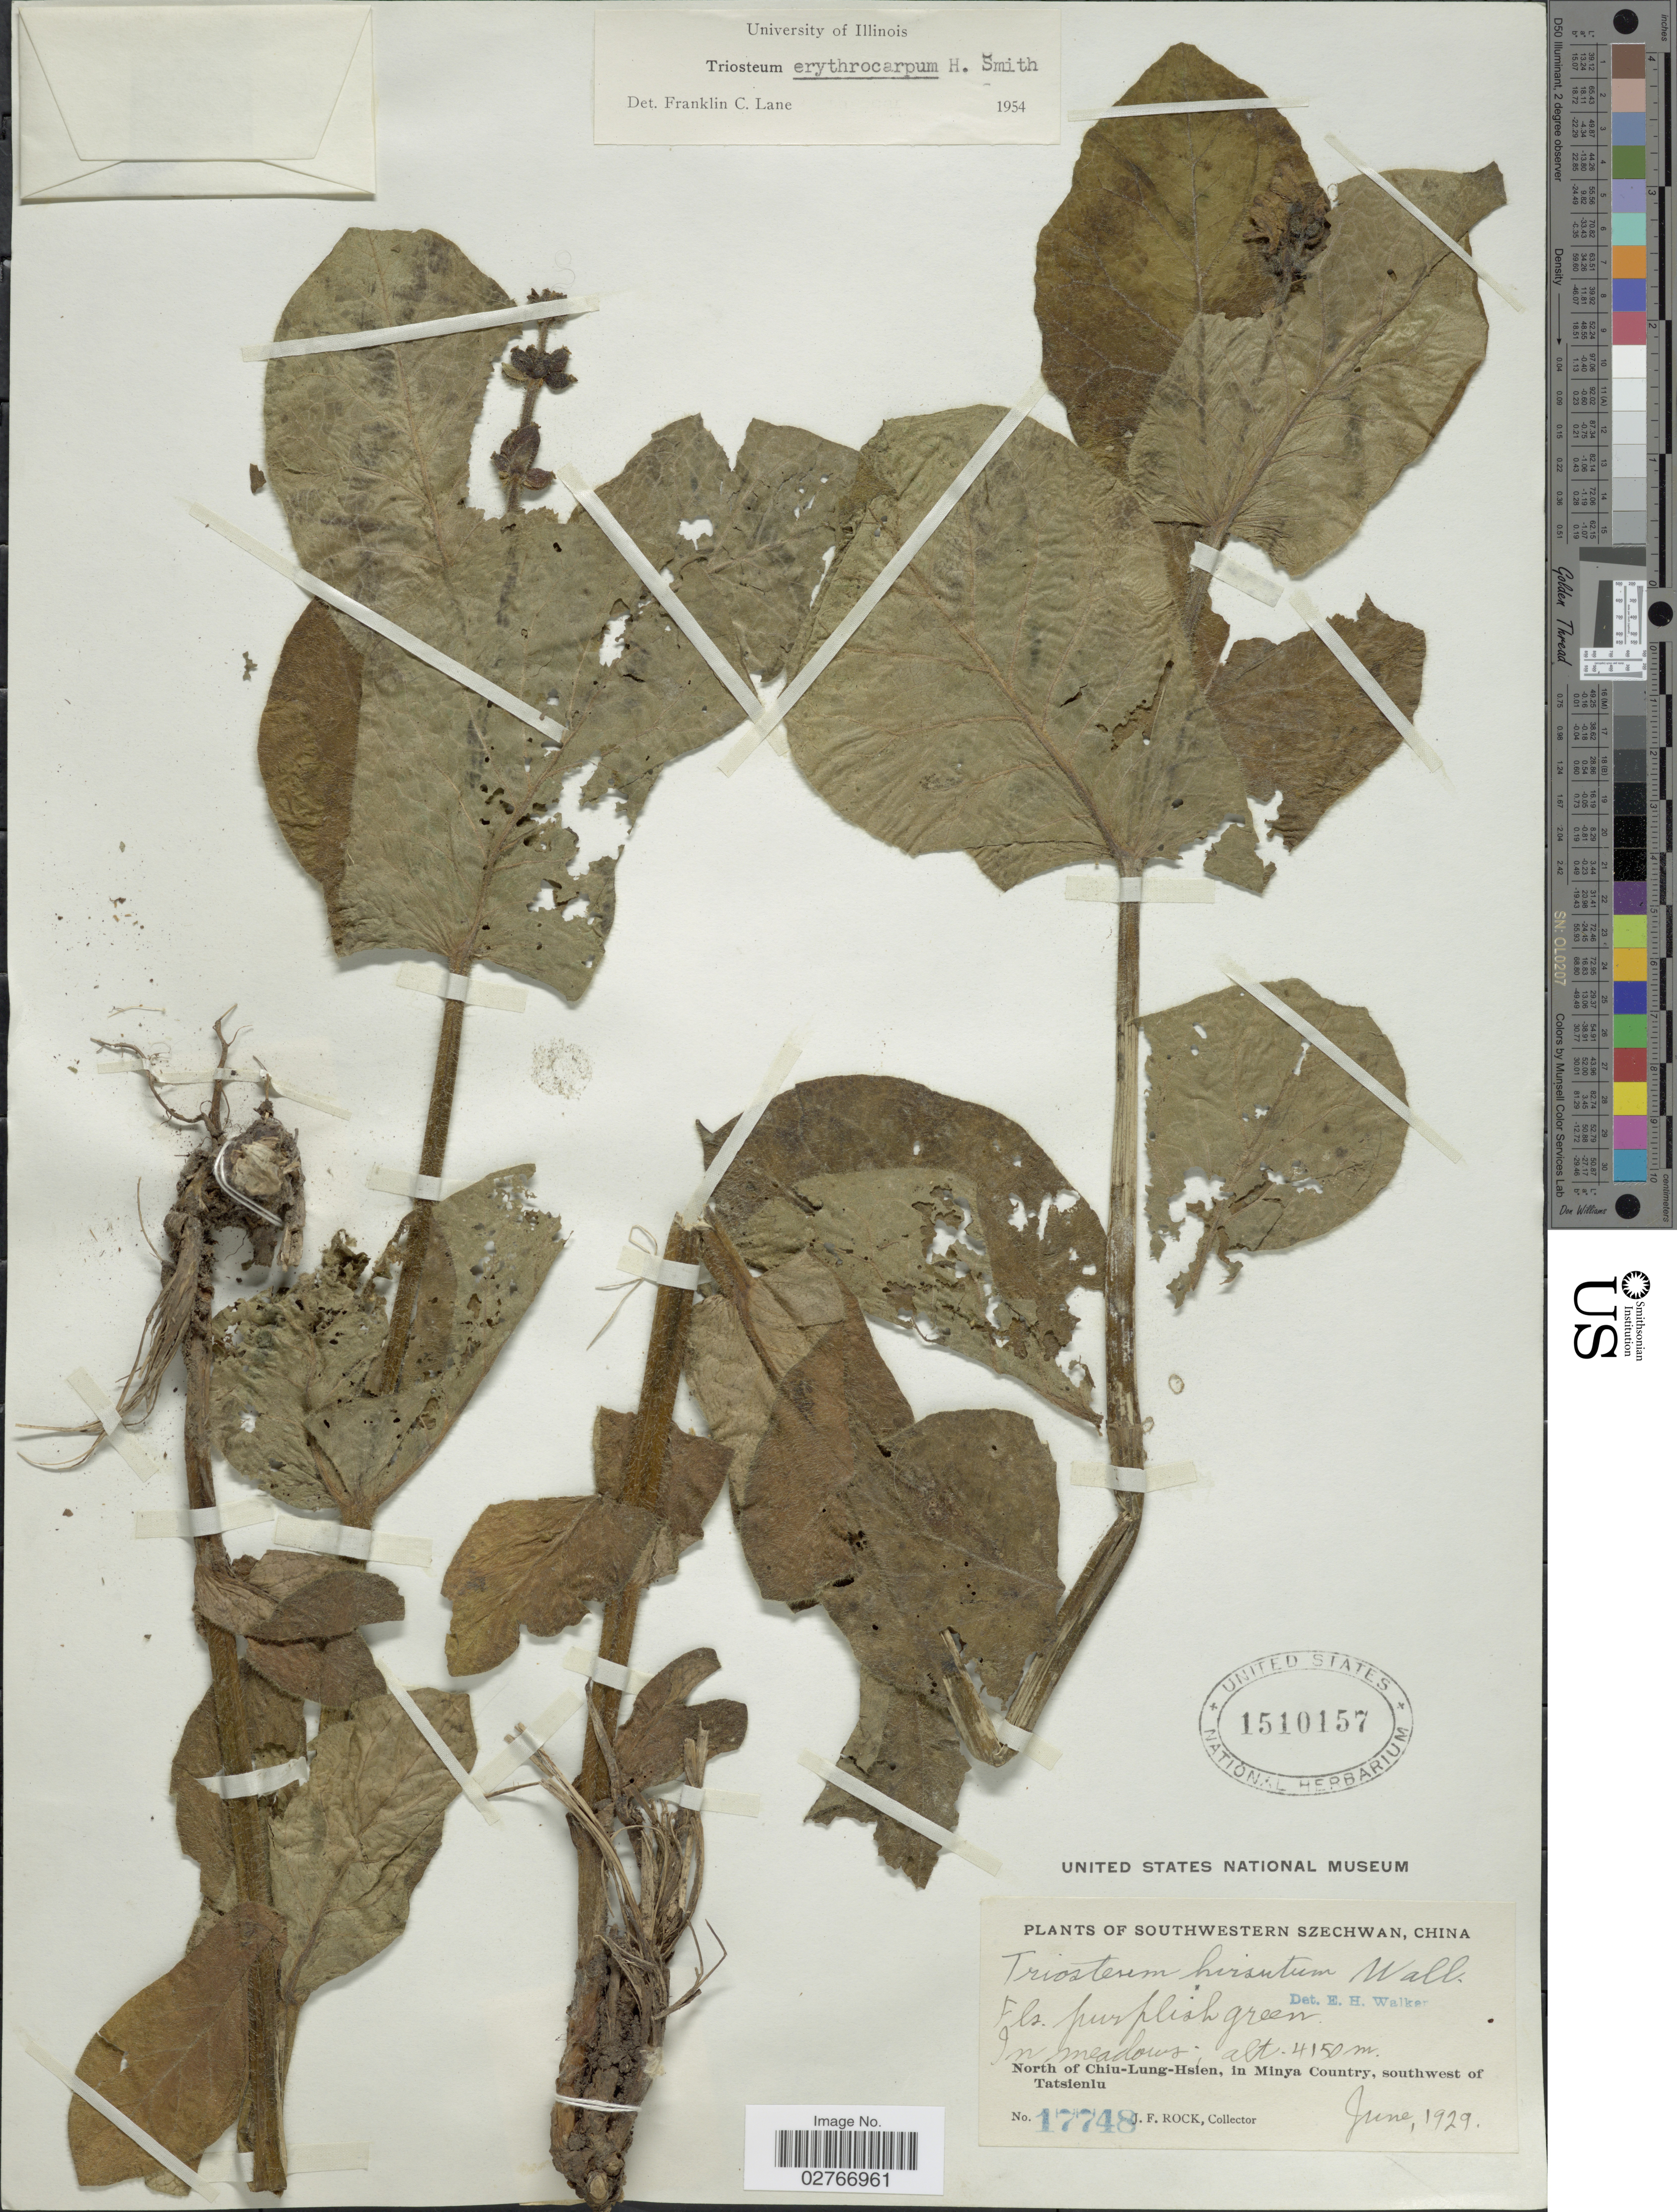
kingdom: Plantae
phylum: Tracheophyta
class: Magnoliopsida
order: Dipsacales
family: Caprifoliaceae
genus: Triosteum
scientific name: Triosteum erythrocarpum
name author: Harry Sm.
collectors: J. Rock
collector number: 17748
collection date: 1929-06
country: China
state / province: Sichuan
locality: Southwestern Szechwan. North of Chiu-Lung-Hsien, in Minya Country, southwest of Tatsienlu.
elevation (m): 4150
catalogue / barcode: US 1510157